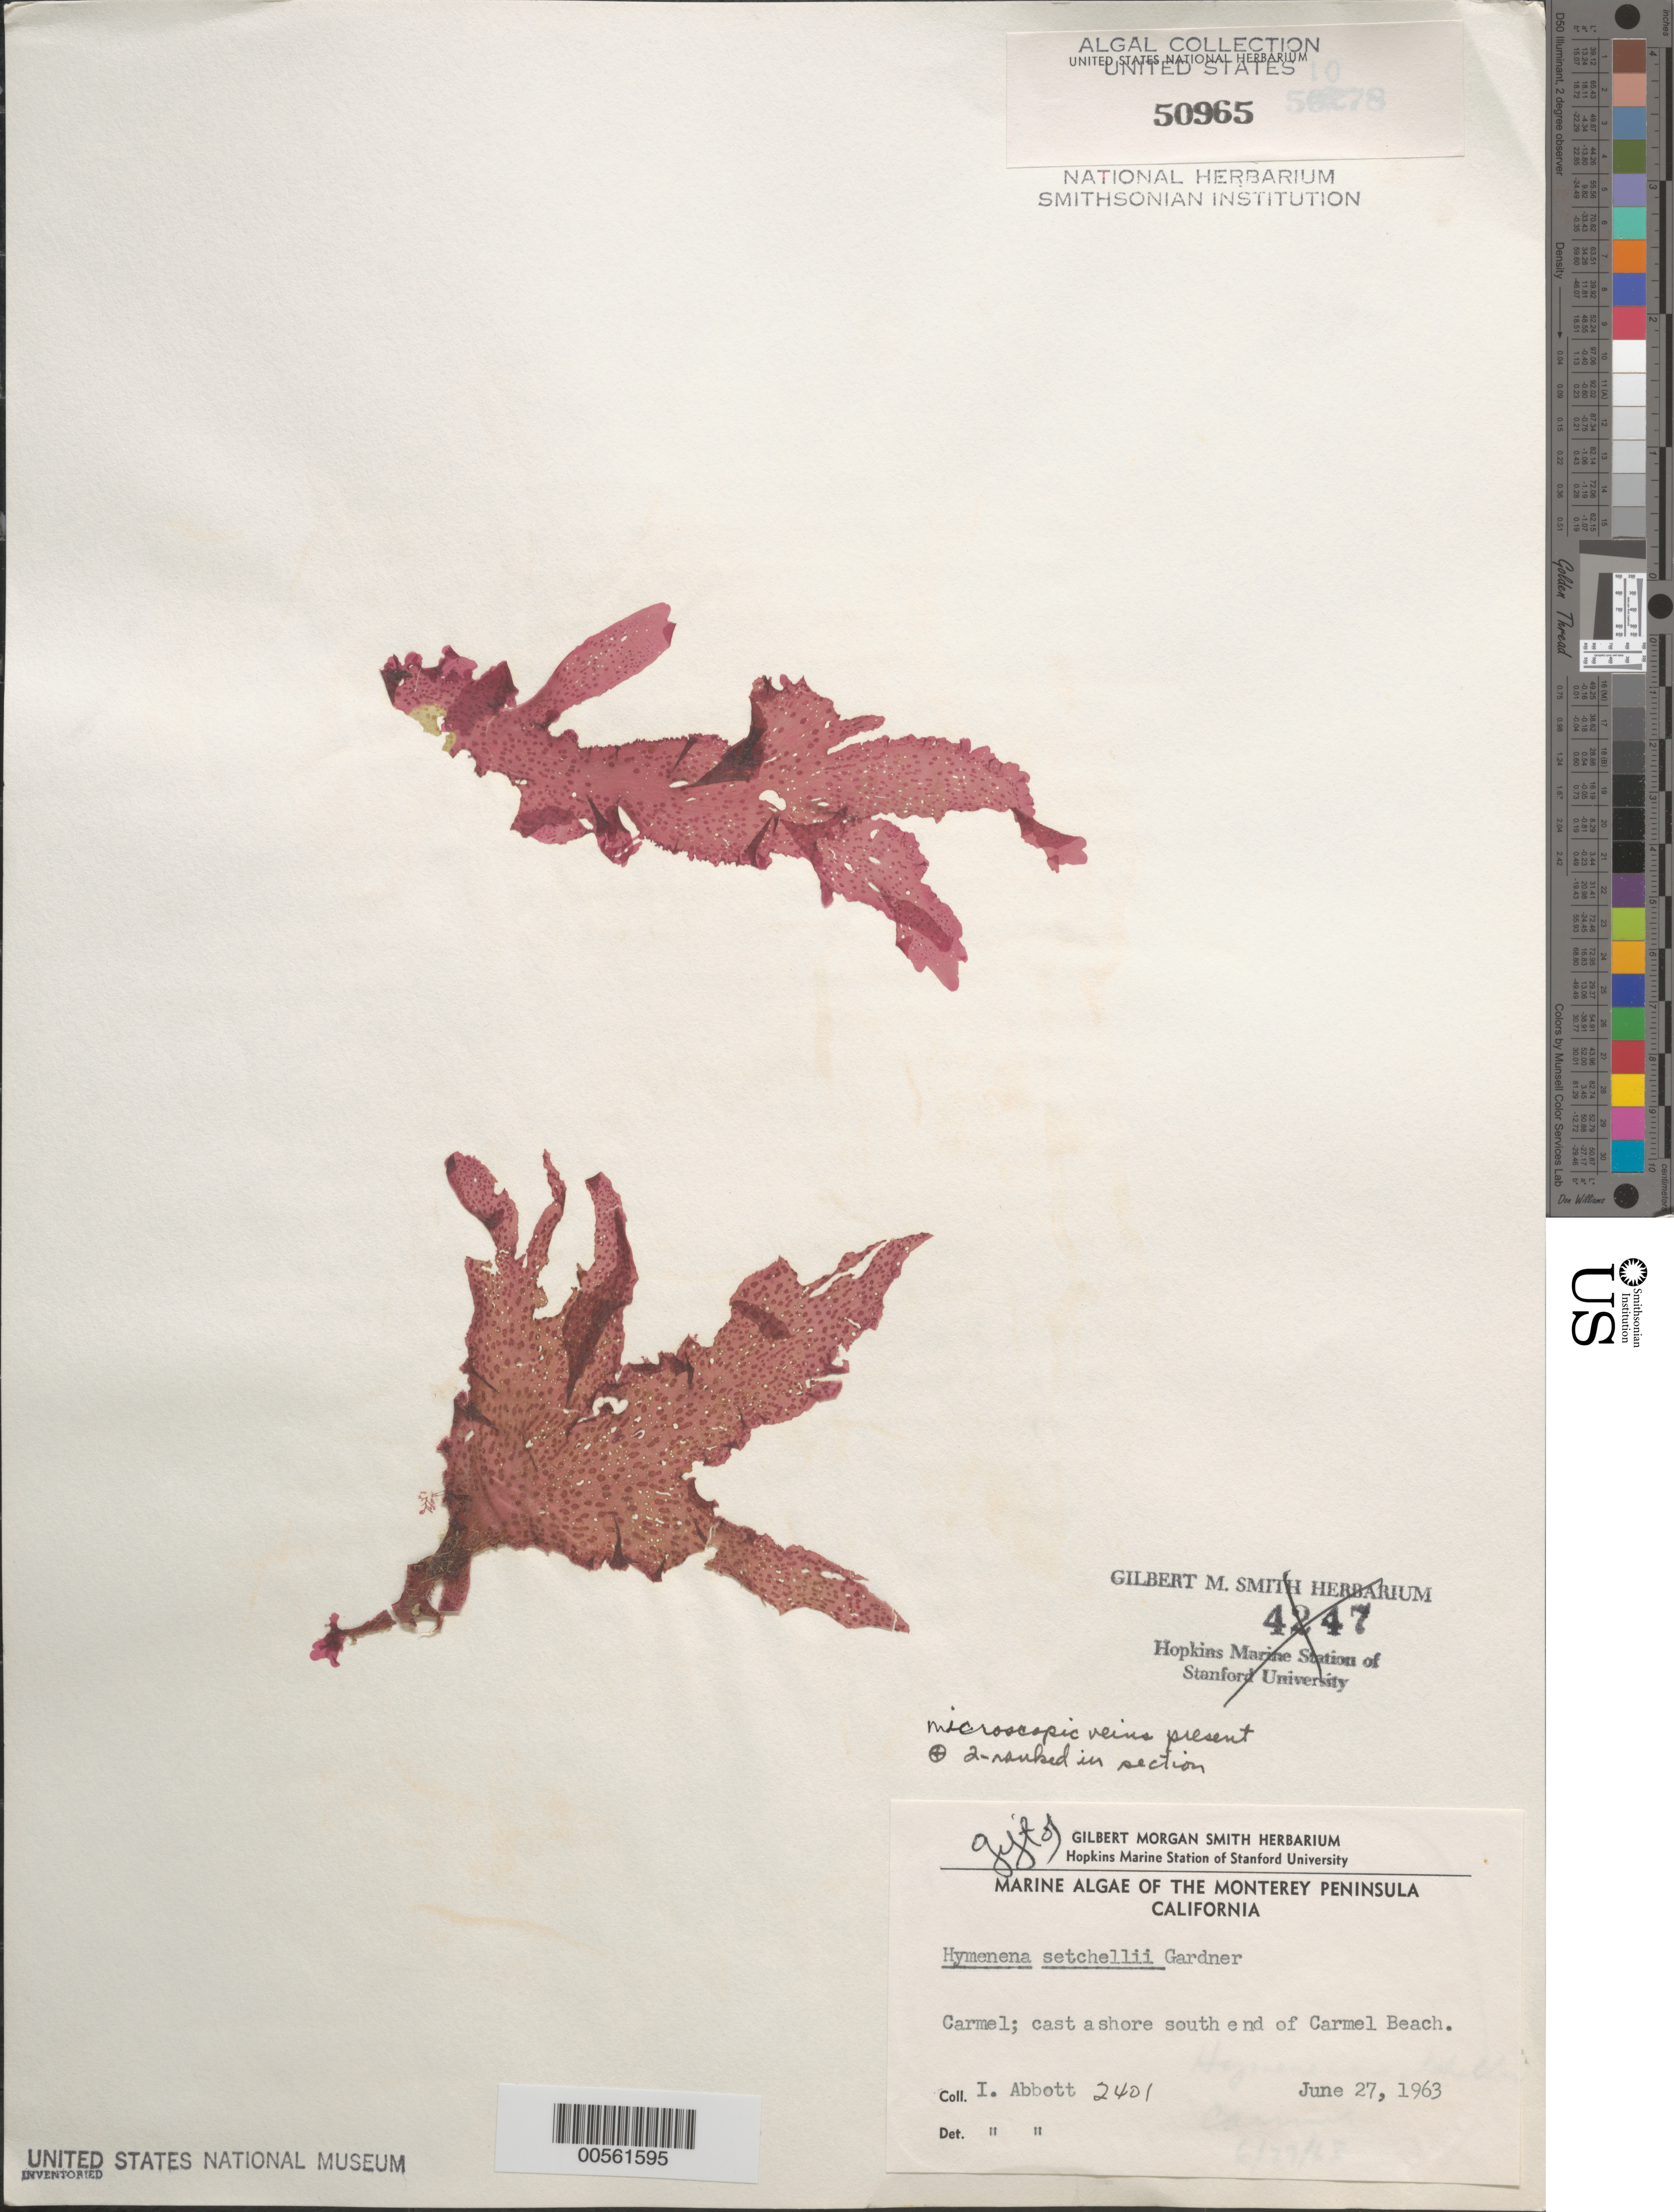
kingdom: Plantae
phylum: Rhodophyta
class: Florideophyceae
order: Ceramiales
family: Delesseriaceae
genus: Hymenena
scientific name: Hymenena setchellii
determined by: Abbott, Isabella A.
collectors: I. A. Abbott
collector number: IAA 2401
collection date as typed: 27 Jun 1963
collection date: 1963-06-27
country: United States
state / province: California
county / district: Monterey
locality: Carmel Beach, Carmel, Monterey Peninsula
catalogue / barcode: US 50965